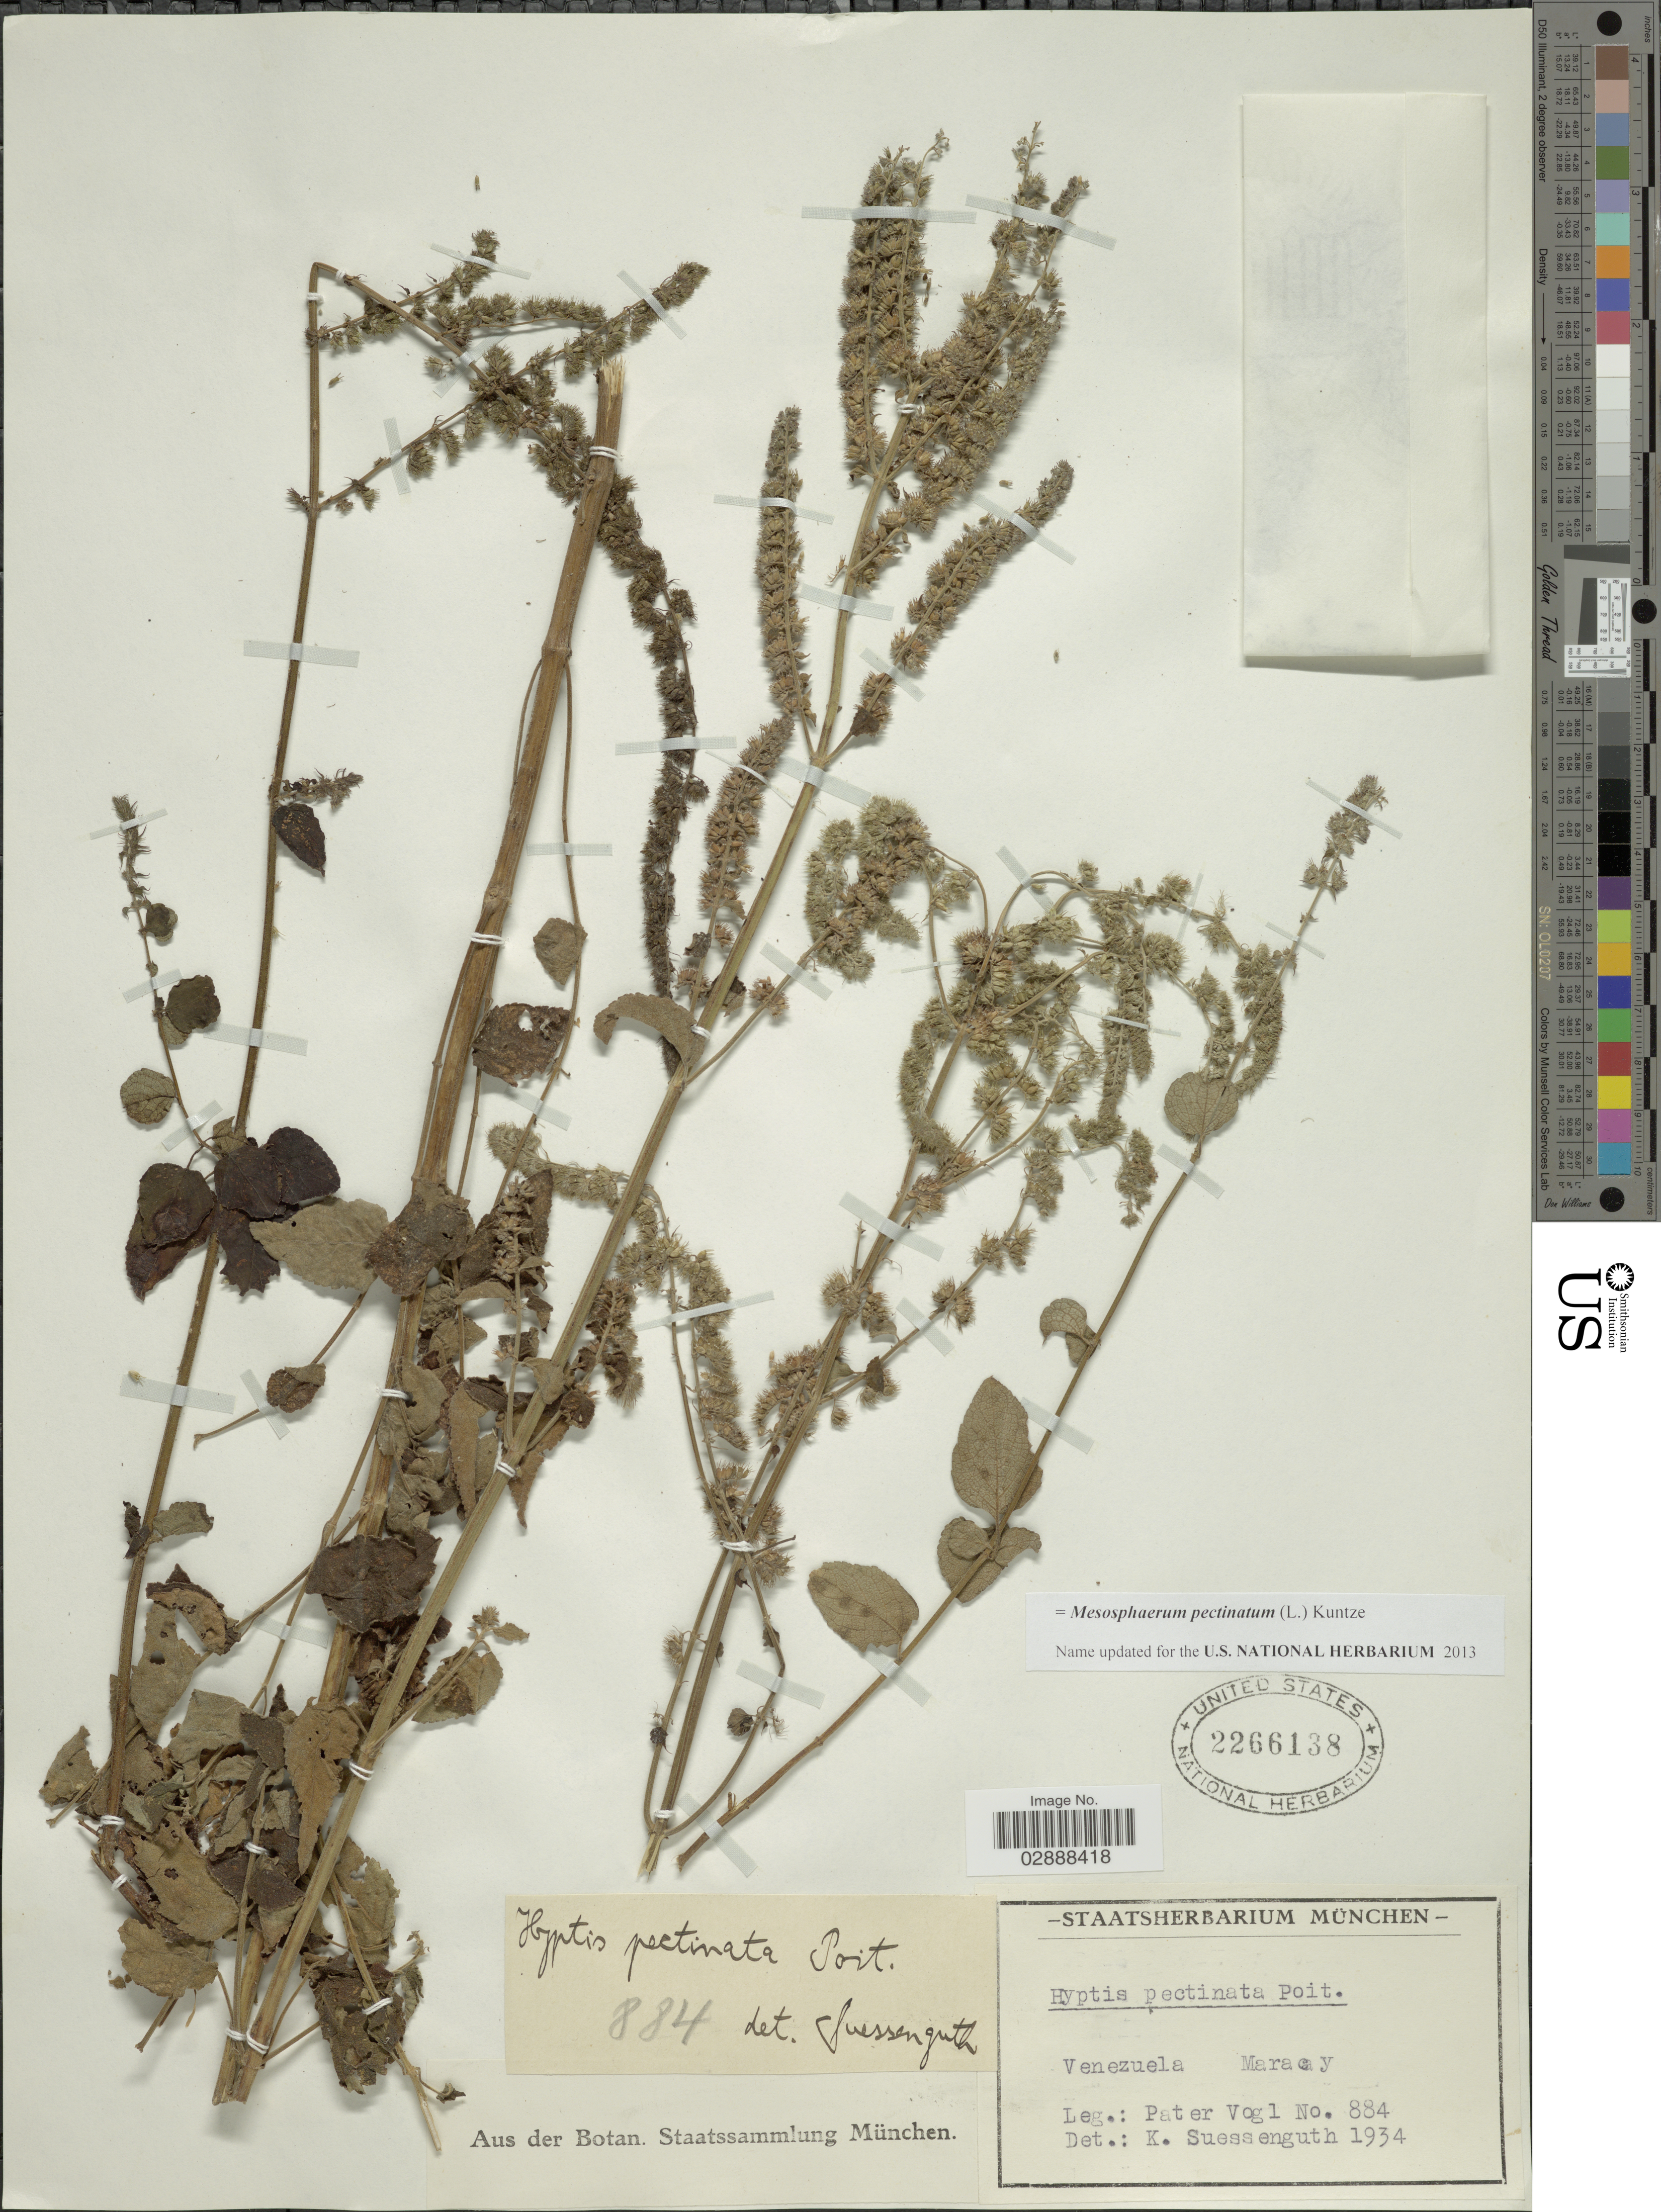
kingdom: Plantae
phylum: Tracheophyta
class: Magnoliopsida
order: Lamiales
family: Lamiaceae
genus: Mesosphaerum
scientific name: Mesosphaerum pectinatum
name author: (L.) Kuntze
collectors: P. Vogl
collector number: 884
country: Venezuela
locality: Maracay.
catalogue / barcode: US 2266138